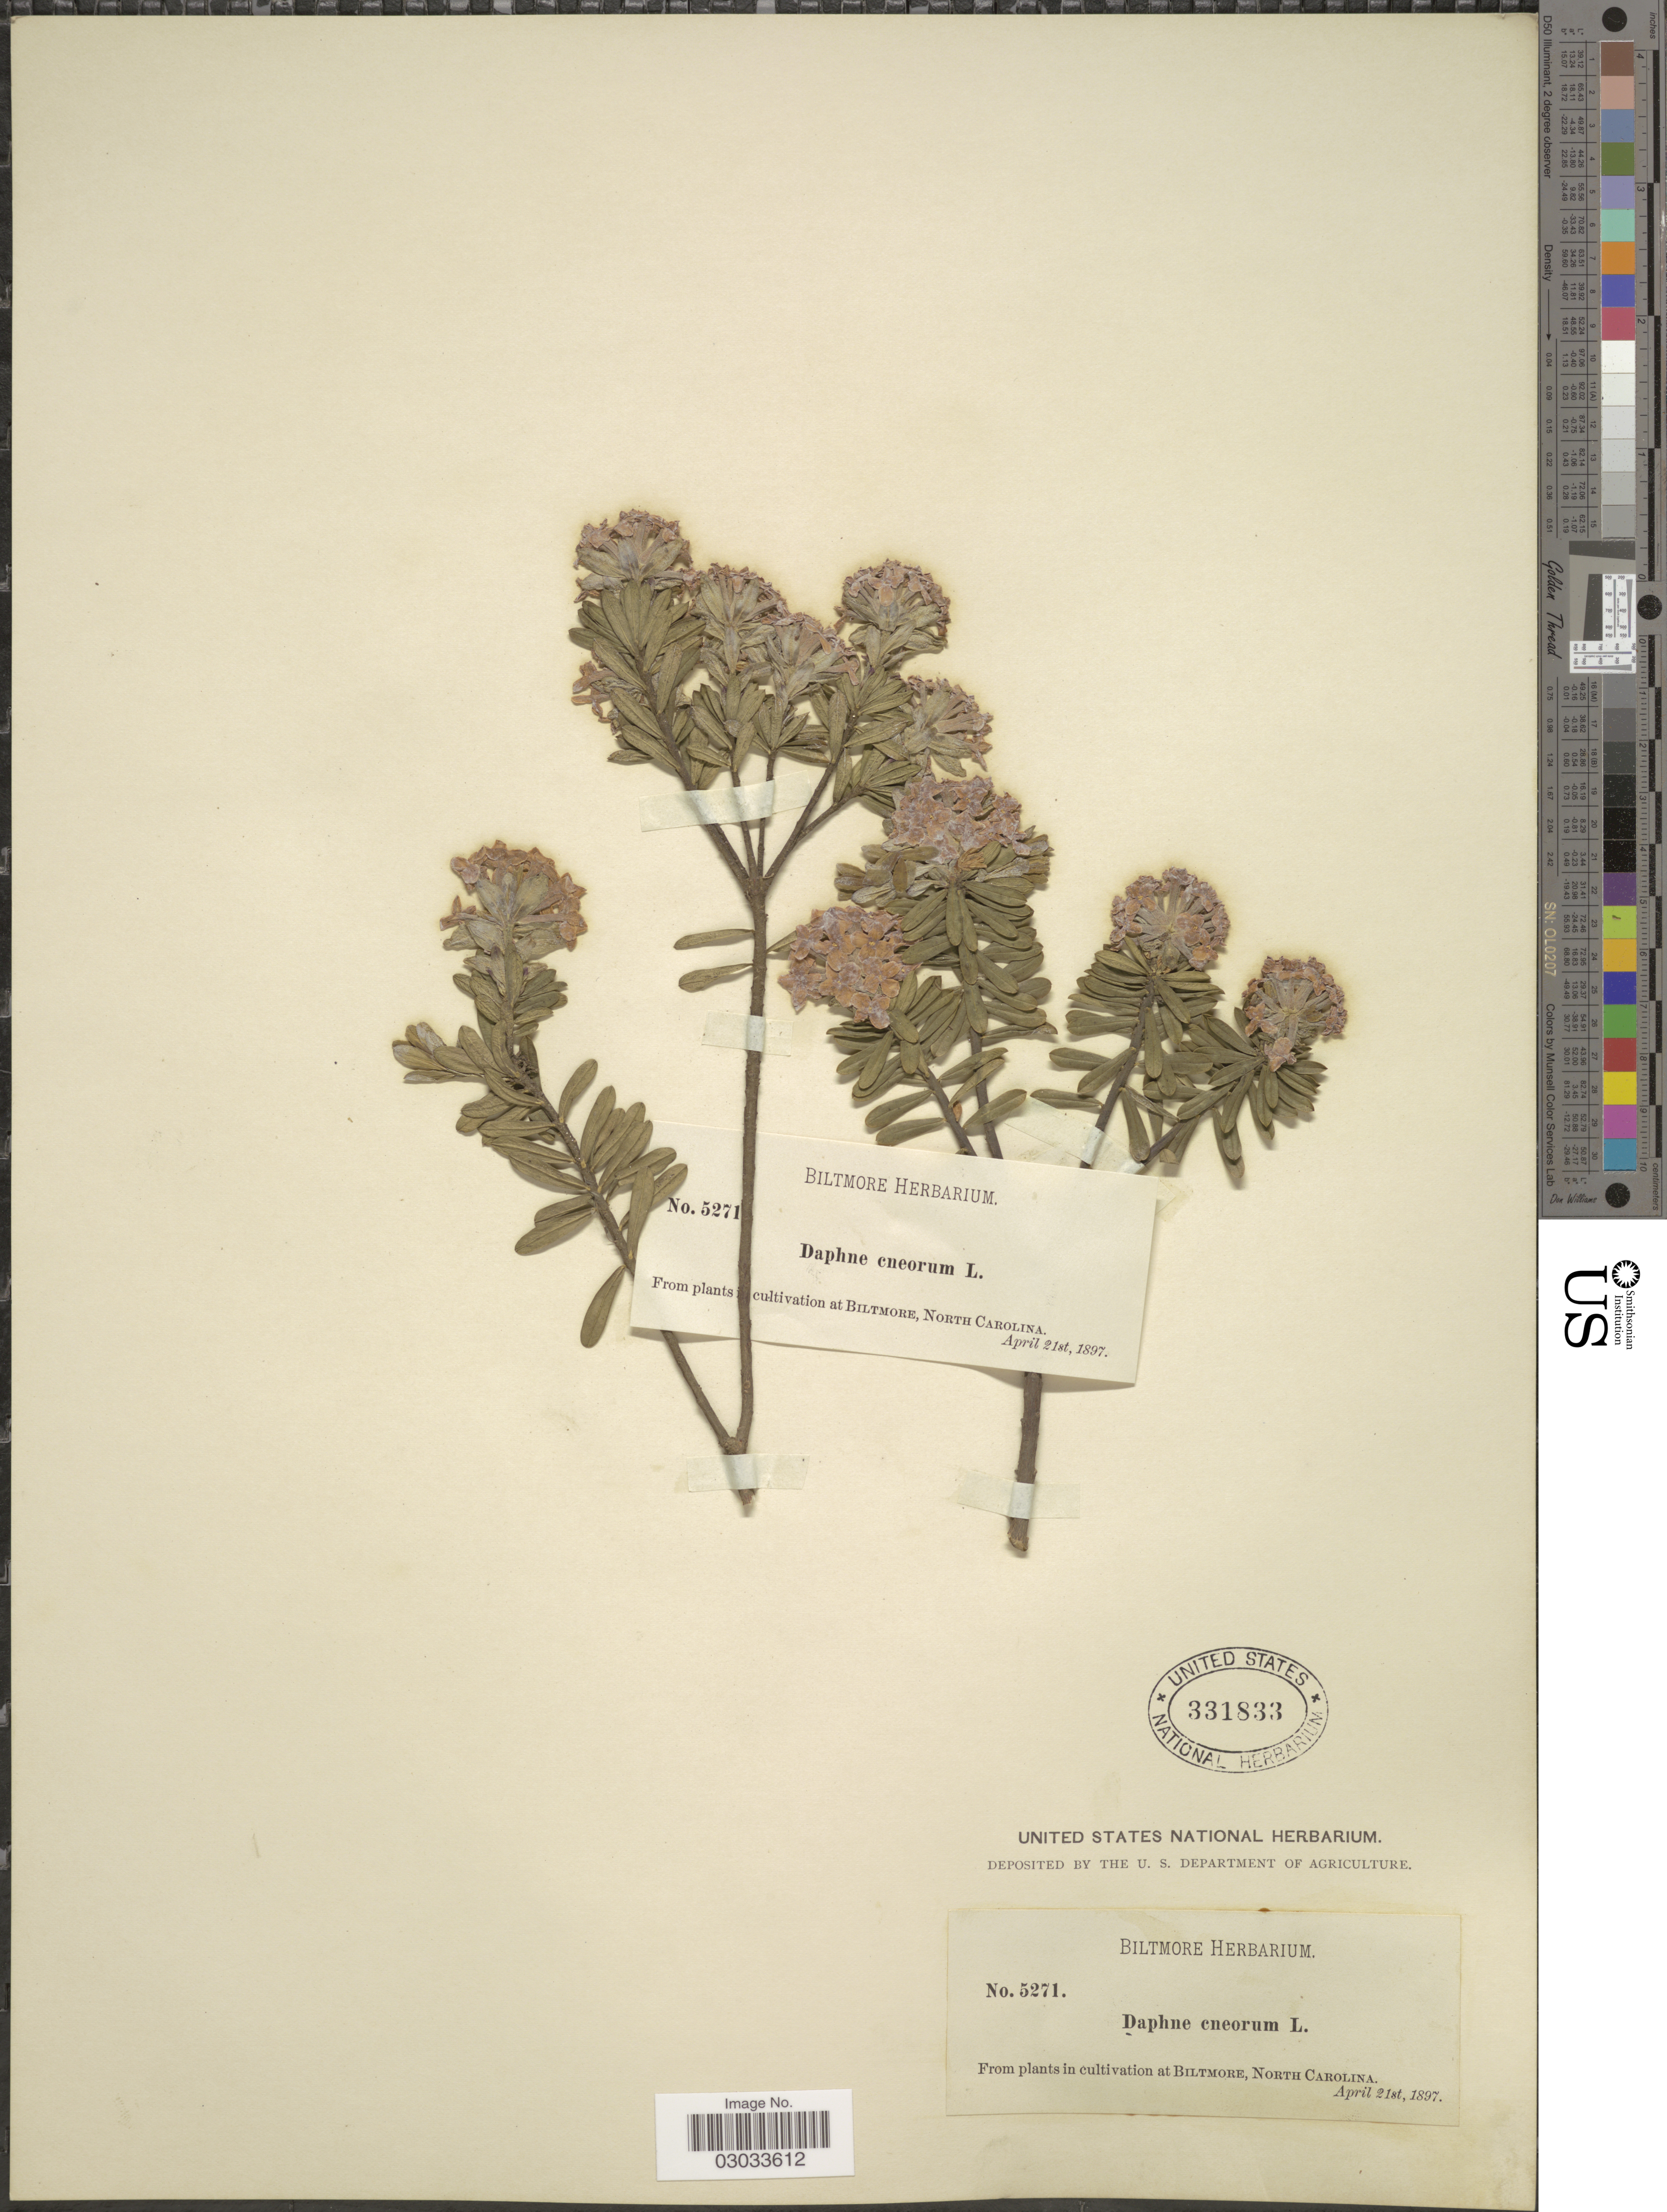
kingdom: Plantae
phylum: Tracheophyta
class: Magnoliopsida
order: Malvales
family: Thymelaeaceae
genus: Daphne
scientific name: Daphne cneorum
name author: L.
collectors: ex herb. Biltmore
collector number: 5271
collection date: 1897-04-21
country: United States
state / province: North Carolina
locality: Cultivation, in Biltmore.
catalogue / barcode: US 331833